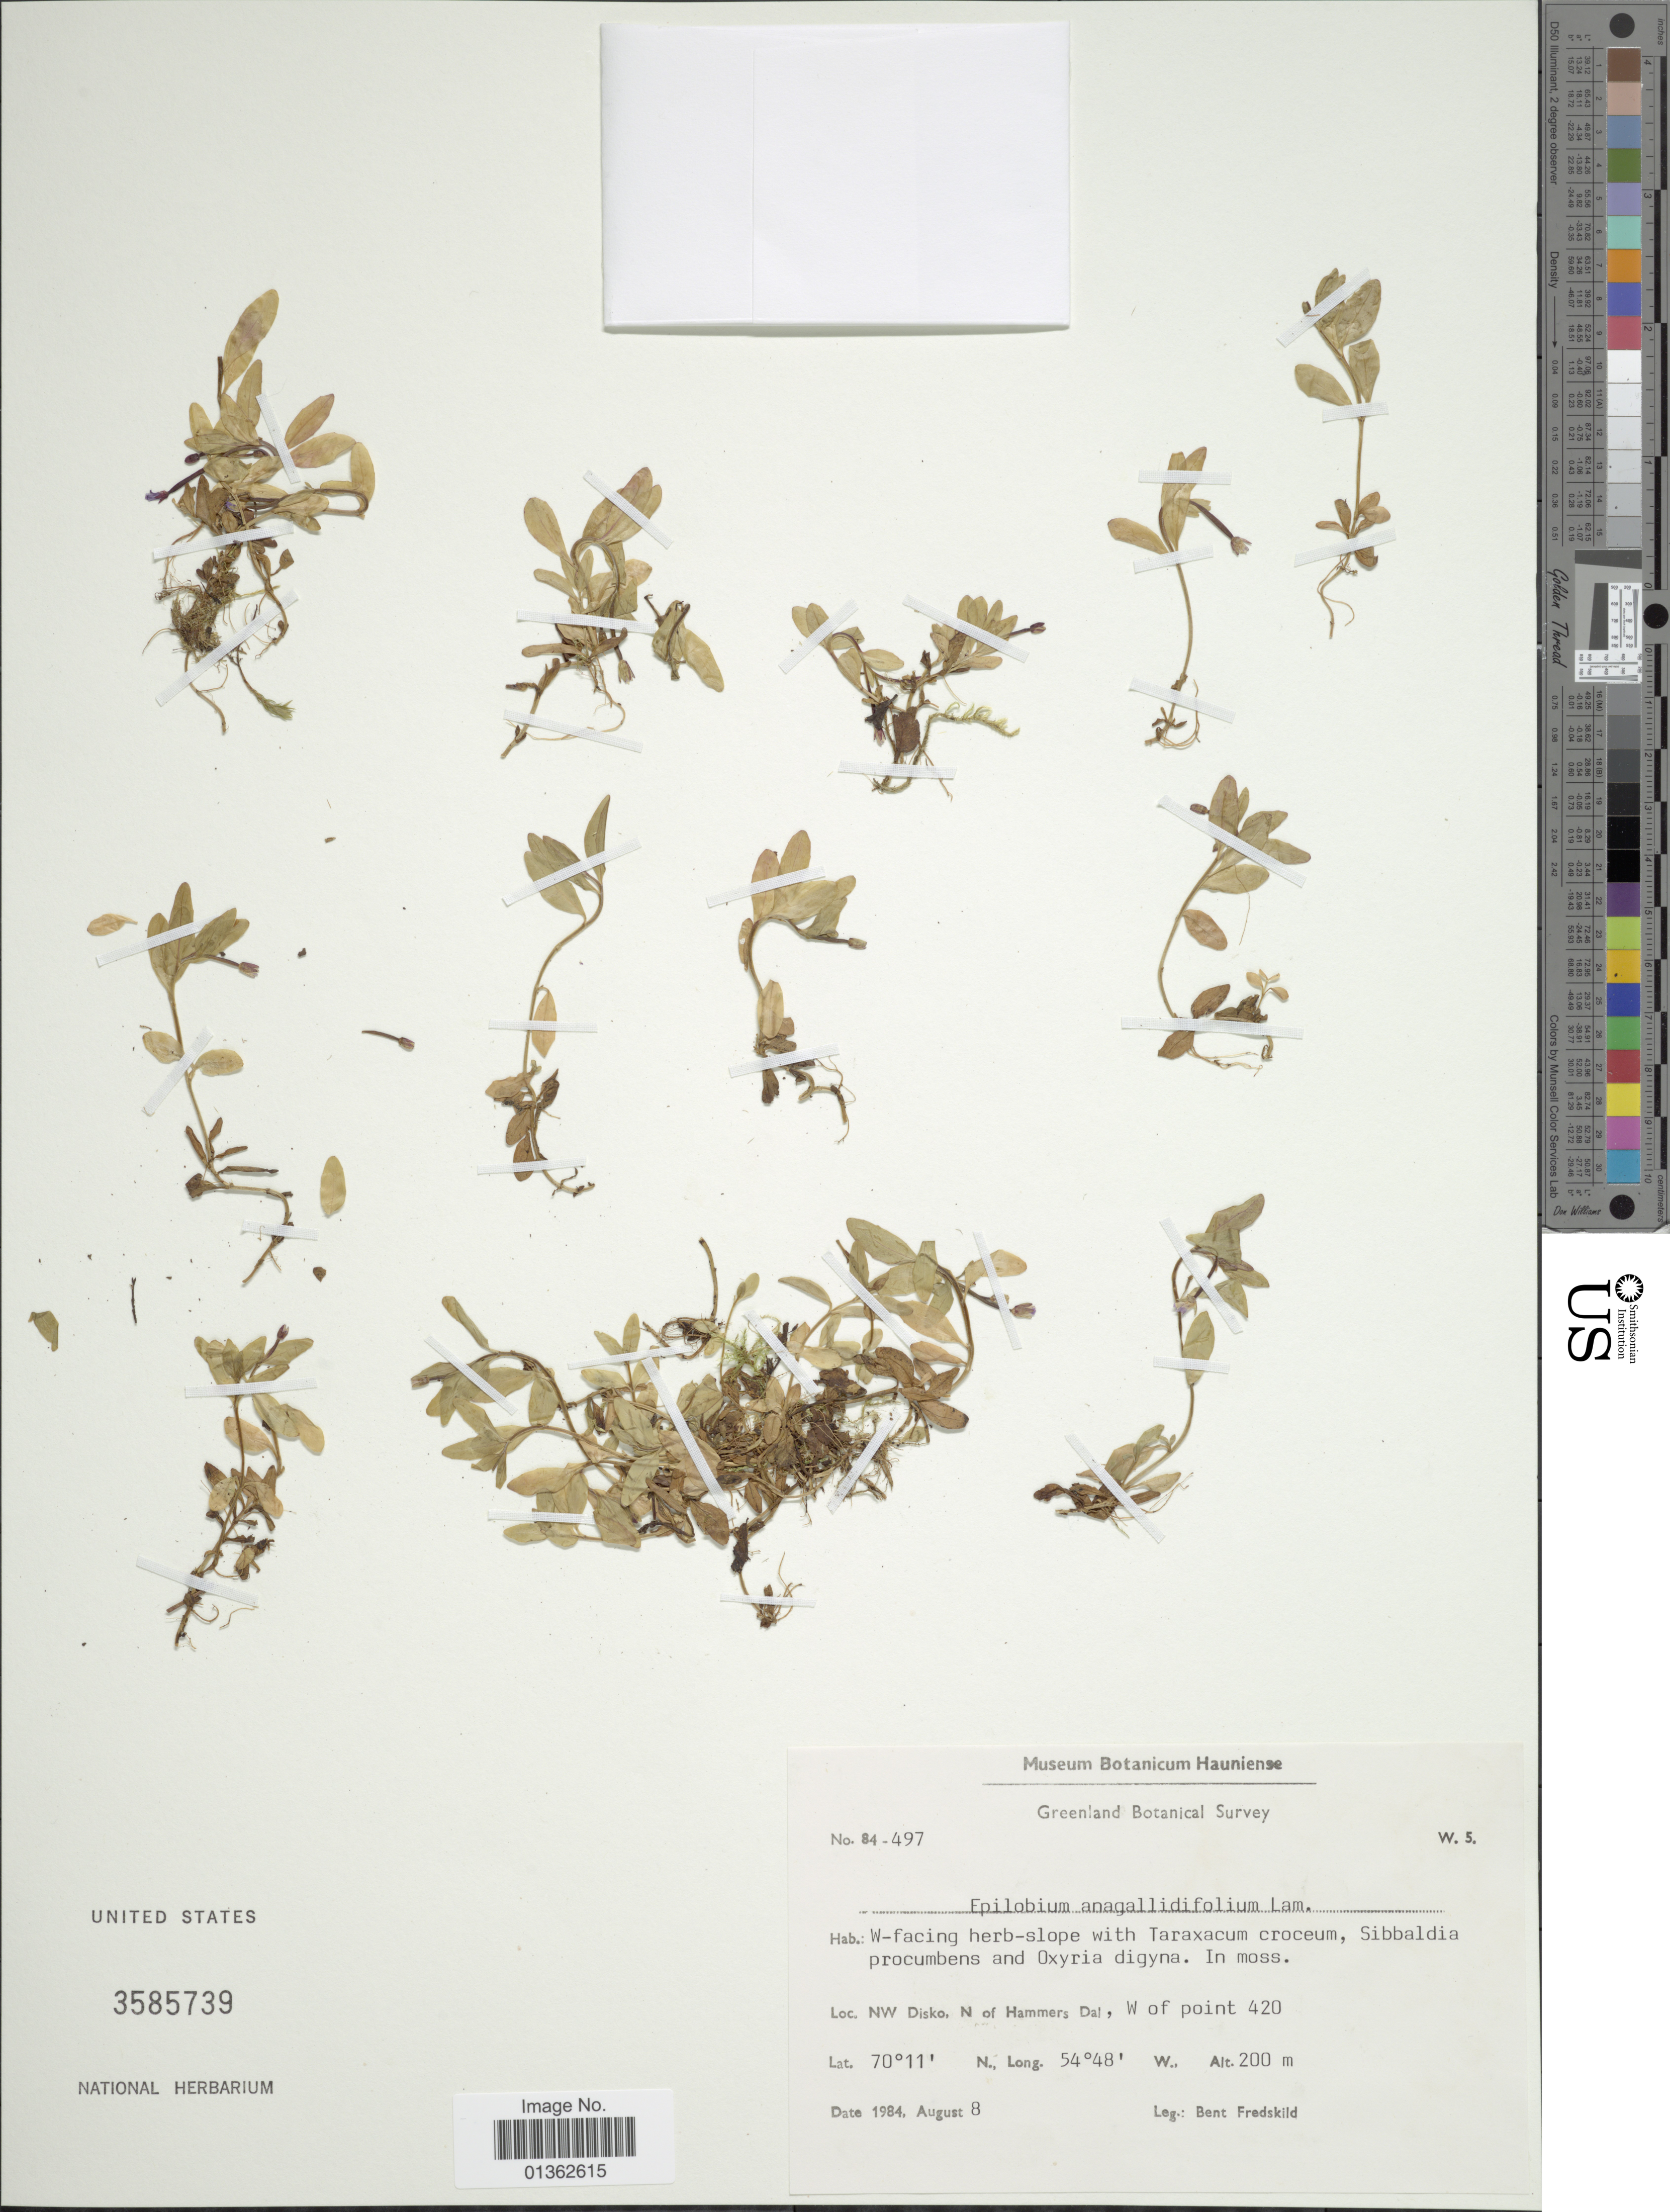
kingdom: Plantae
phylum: Tracheophyta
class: Magnoliopsida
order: Myrtales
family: Onagraceae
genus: Epilobium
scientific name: Epilobium anagallidifolium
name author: Lam.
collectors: B. Fredskild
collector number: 84-497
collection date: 1984-08-08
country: Greenland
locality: NW Disko, N of Hammers Dal, W of point 420.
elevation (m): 200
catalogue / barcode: US 3585739